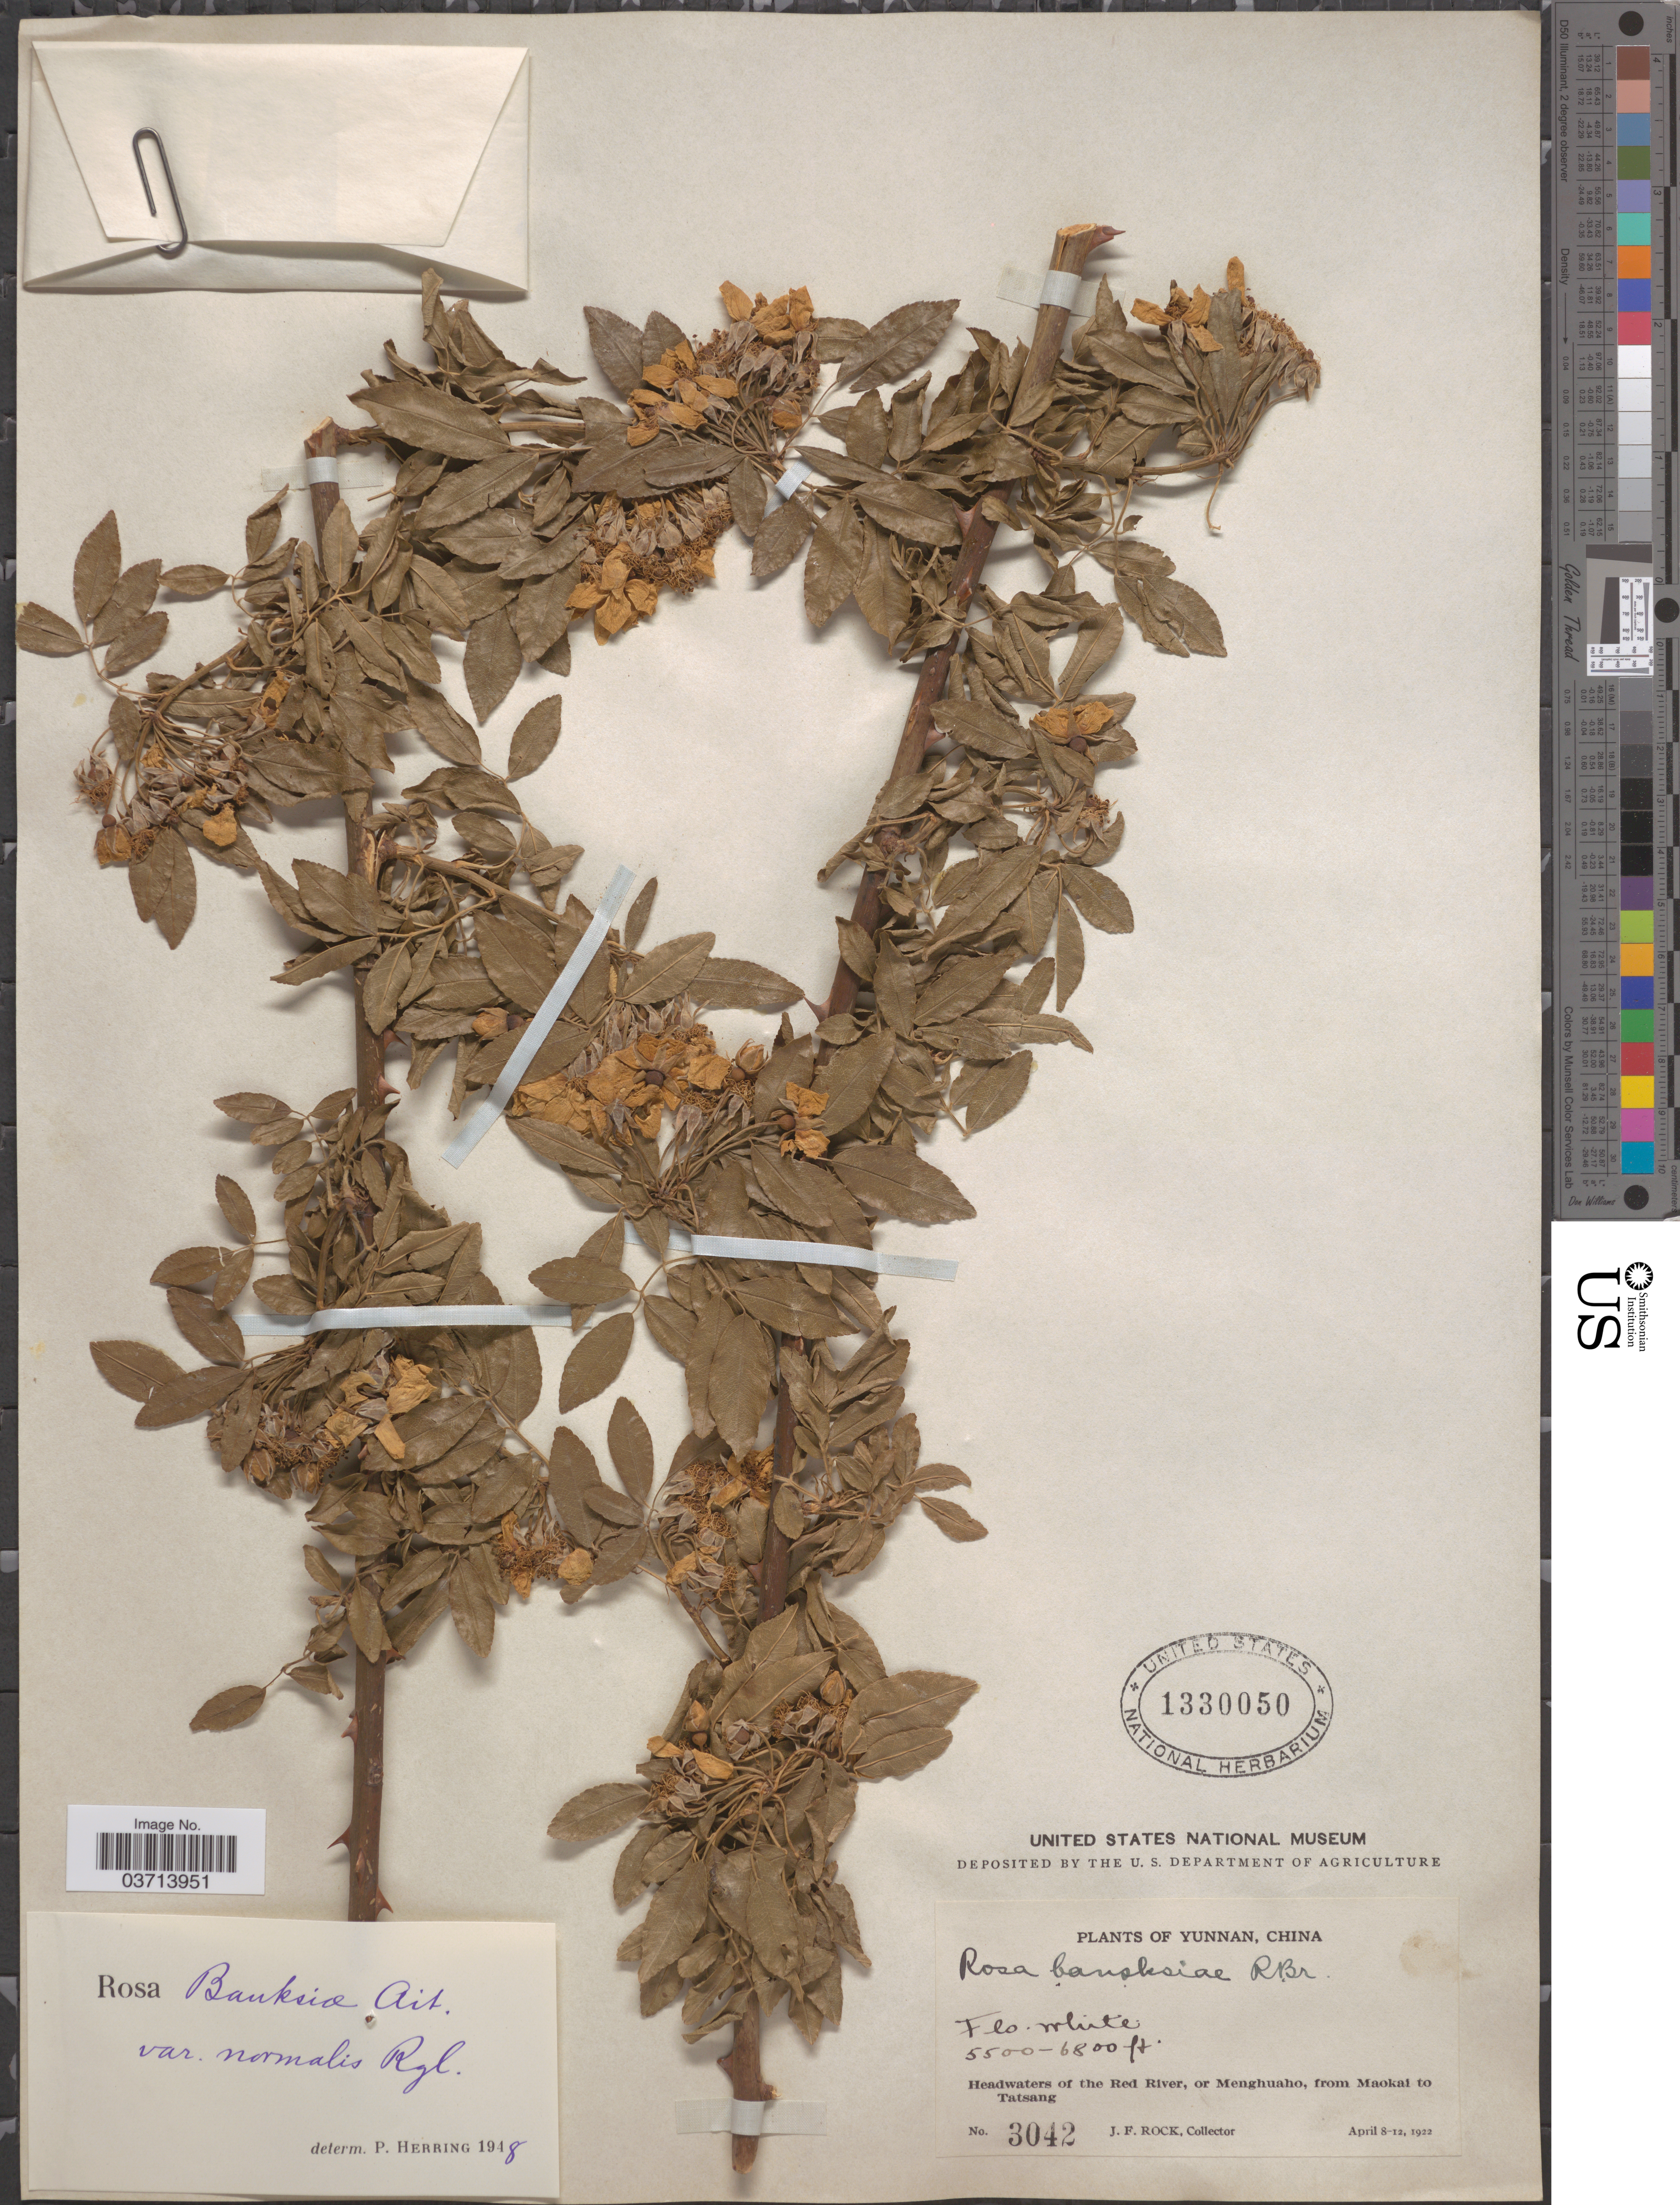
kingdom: Plantae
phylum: Tracheophyta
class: Magnoliopsida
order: Rosales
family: Rosaceae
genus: Rosa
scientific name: Rosa banksiae var. normalis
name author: Regel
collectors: J. Rock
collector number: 3042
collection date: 1922-04-08/1922-04-12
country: China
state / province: Yunnan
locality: Headwaters of the Red River, or Menghuaho, from Maokai to Tatsang.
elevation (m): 1676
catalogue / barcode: US 1330050